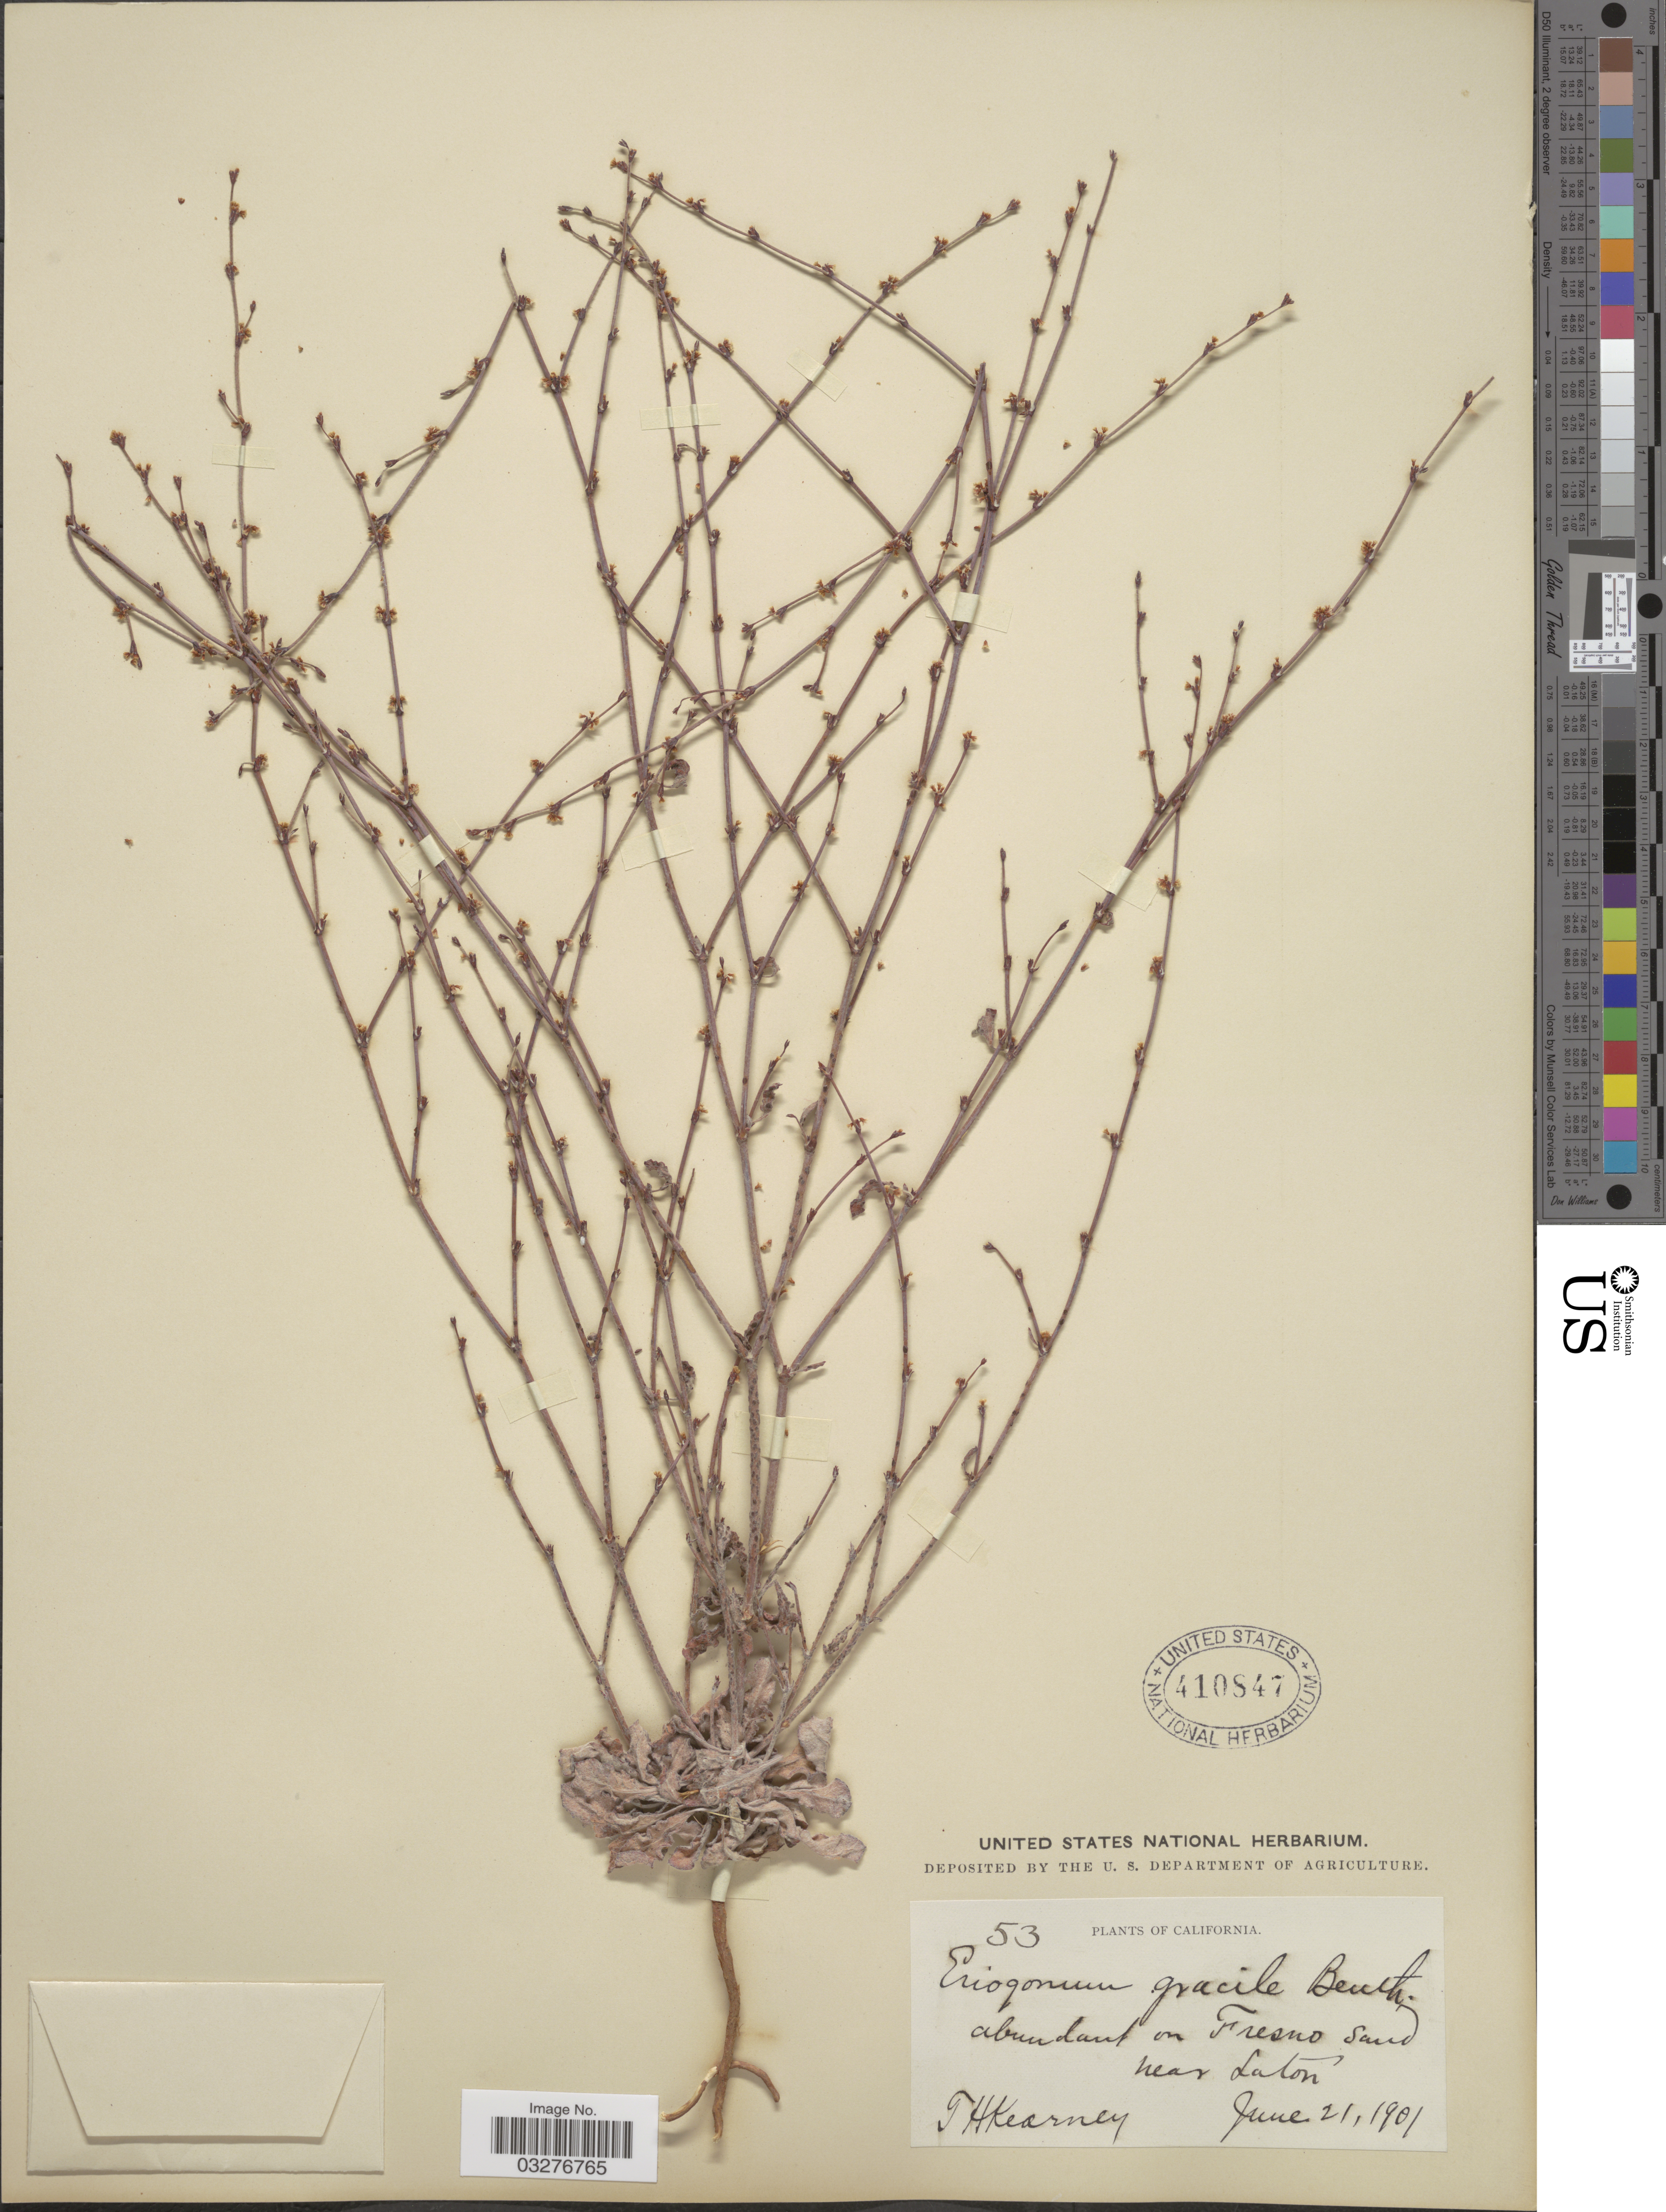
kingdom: Plantae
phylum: Tracheophyta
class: Magnoliopsida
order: Caryophyllales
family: Polygonaceae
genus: Eriogonum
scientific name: Eriogonum gracile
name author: Benth.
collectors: T. H. Kearney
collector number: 53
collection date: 1901-06-21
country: United States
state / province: California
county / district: Fresno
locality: Fresno Sand near Laton.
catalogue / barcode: US 410847